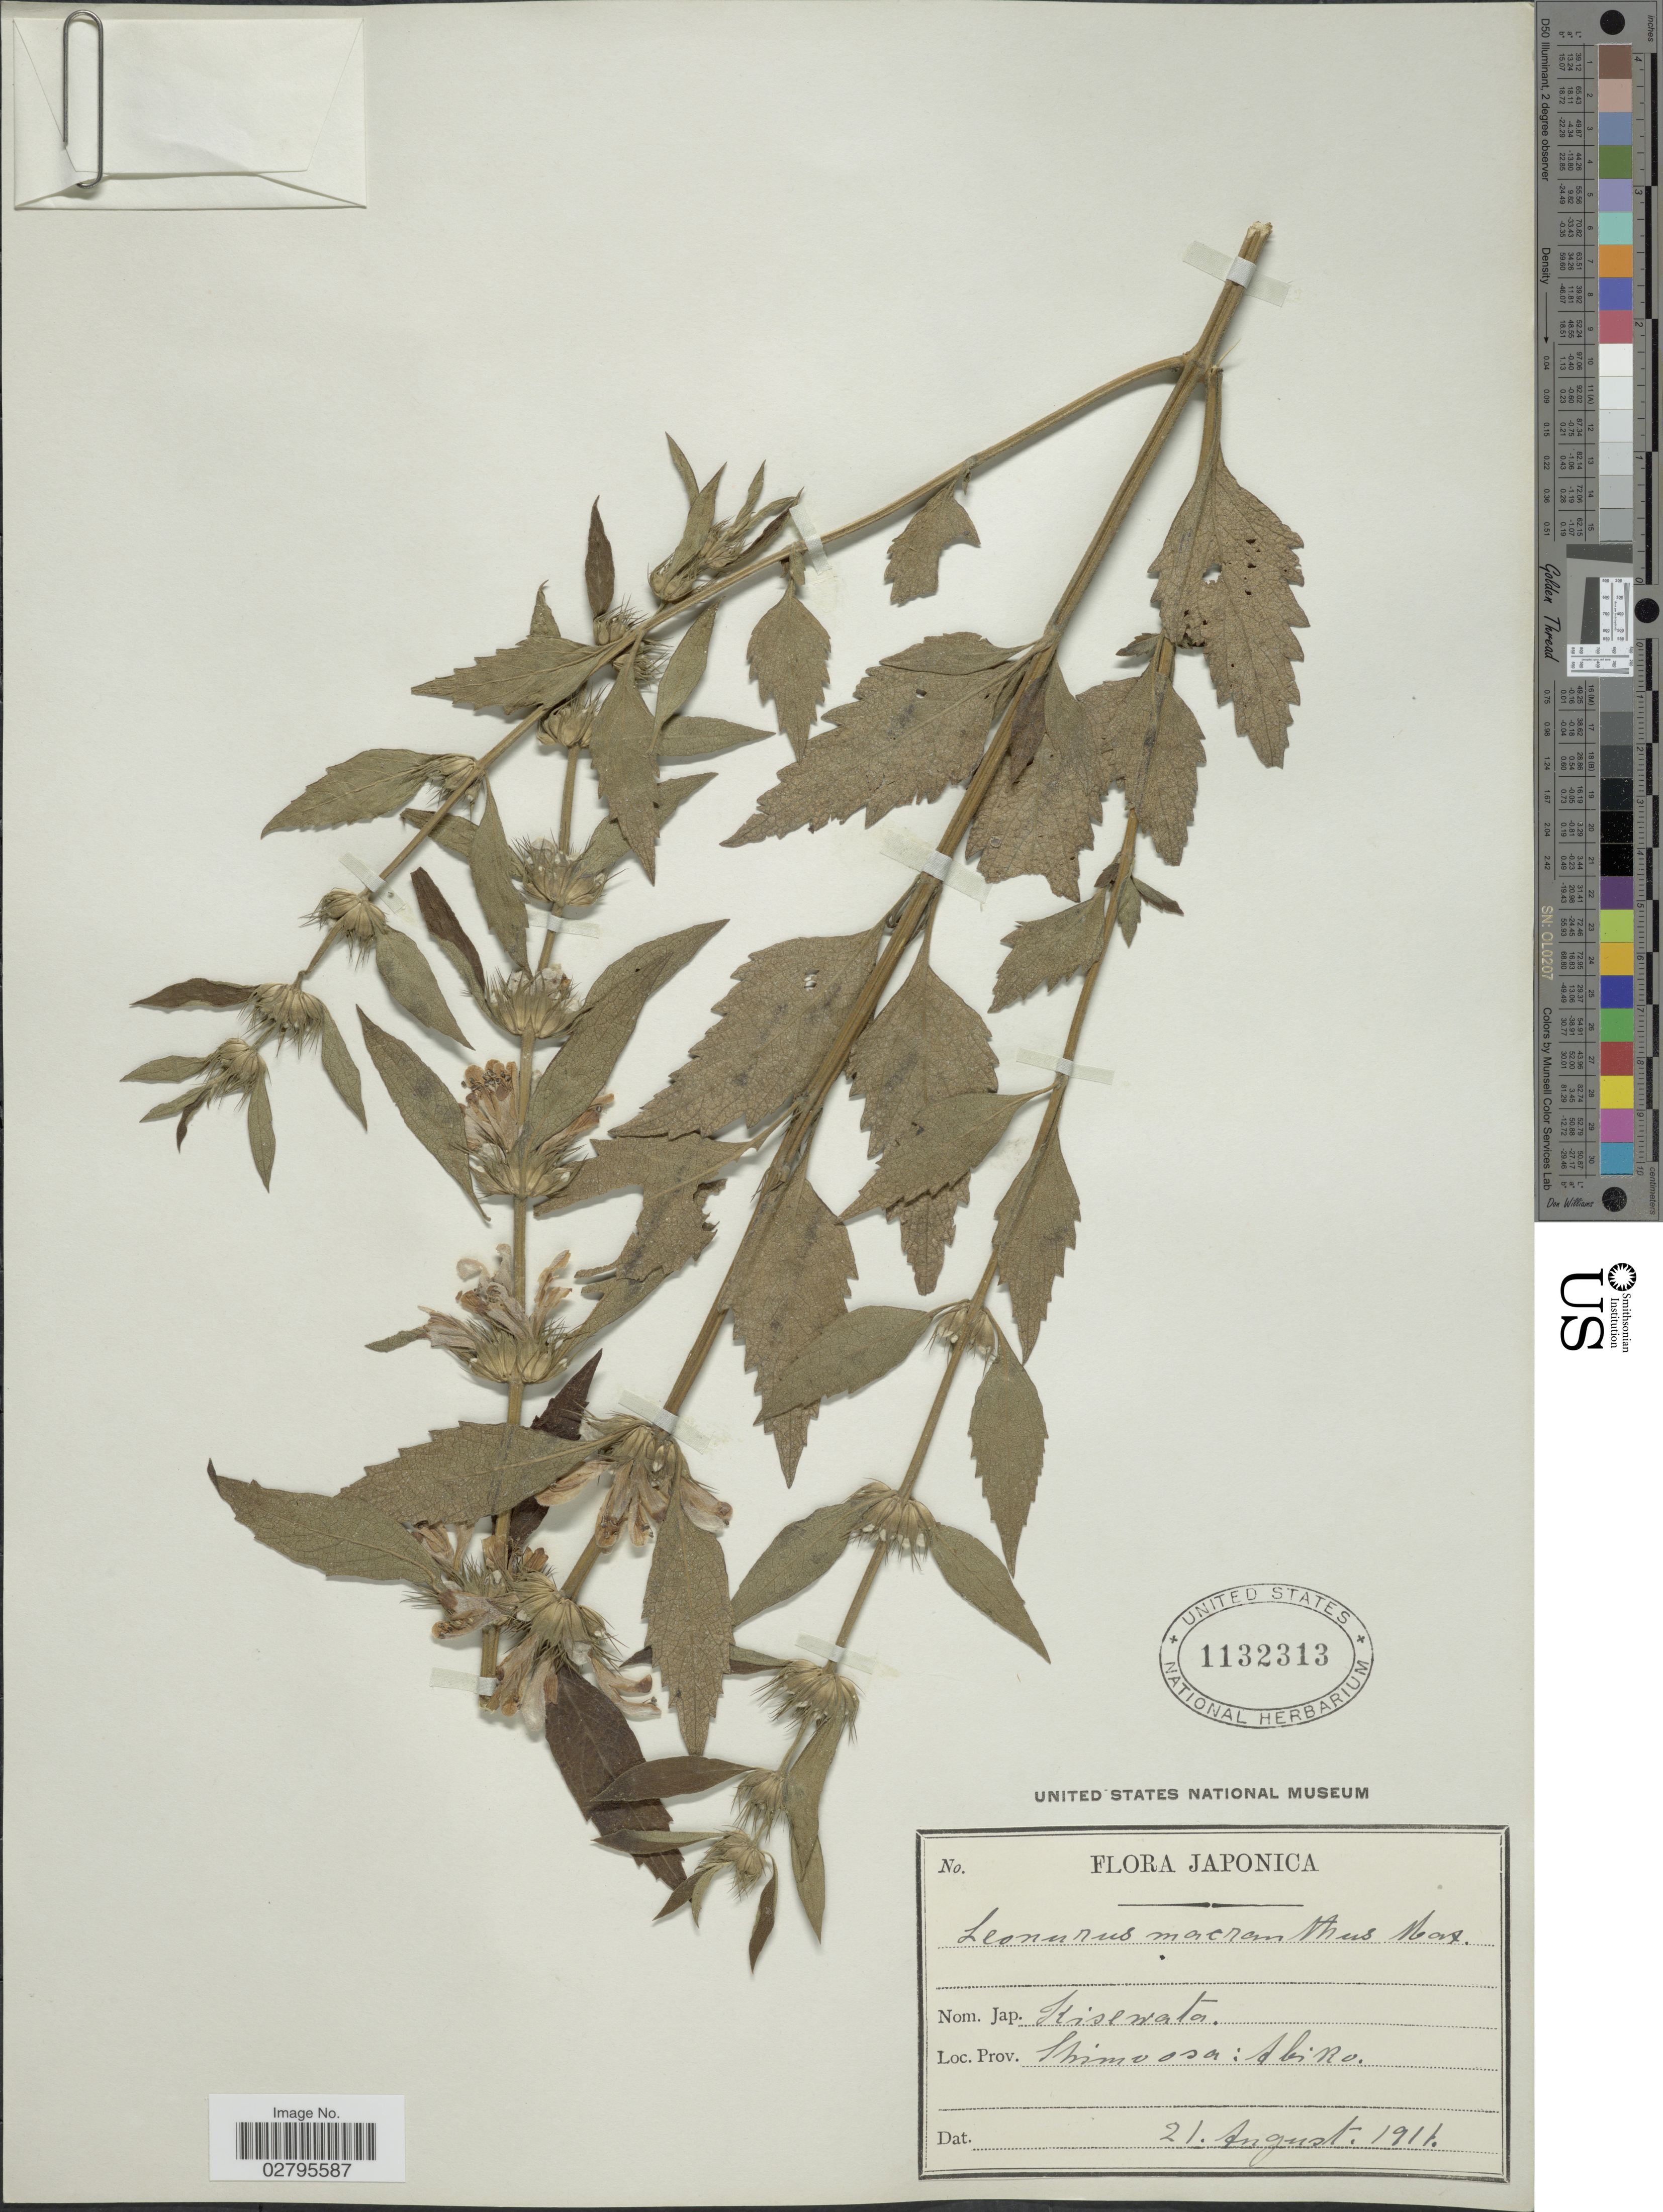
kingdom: Plantae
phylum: Tracheophyta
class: Magnoliopsida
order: Lamiales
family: Lamiaceae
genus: Leonurus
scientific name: Leonurus macranthus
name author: Maxim.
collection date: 1911-08-21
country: Japan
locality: Prov. Shimoosa: Abiko.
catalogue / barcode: US 1132313